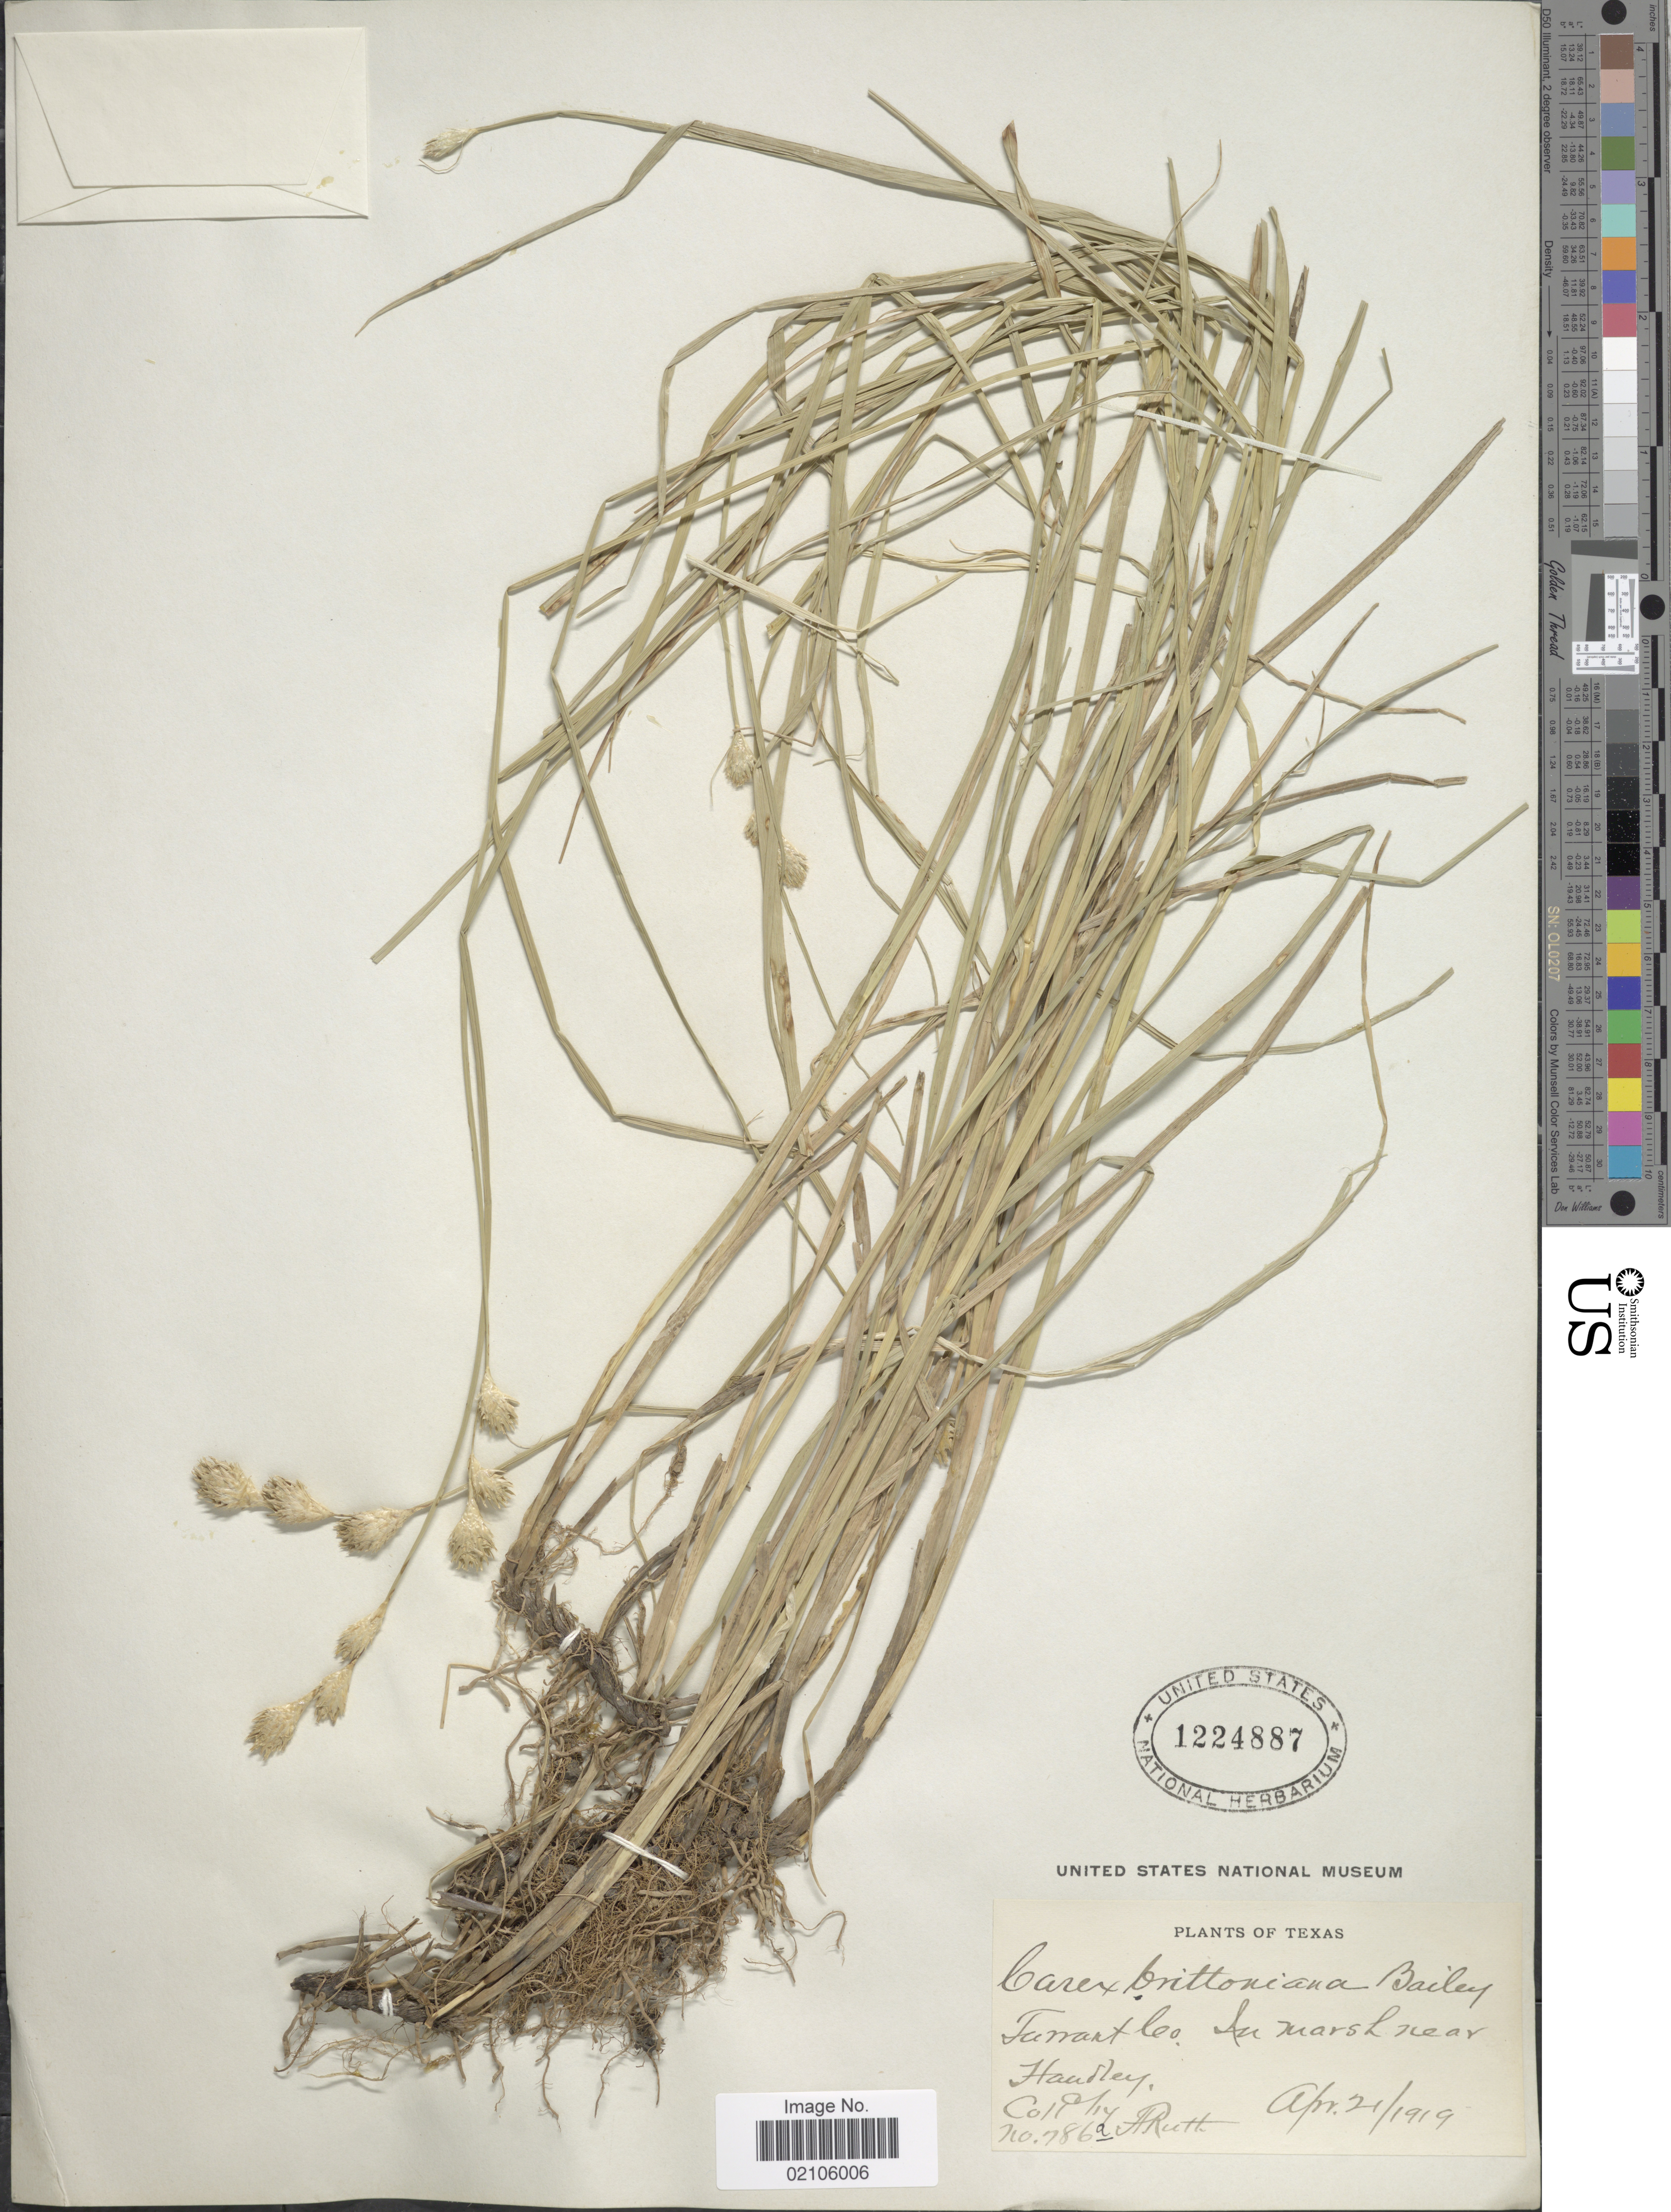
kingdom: Plantae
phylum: Tracheophyta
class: Liliopsida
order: Poales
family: Cyperaceae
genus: Carex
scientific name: Carex tetrastachya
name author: Scheele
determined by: Strong, Mark T., (BOT), Smithsonian Institution - National Museum of Natural History (UNITED STATES)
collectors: A. Ruth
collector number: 786a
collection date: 1919-04-21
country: United States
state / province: Texas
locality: Tarrant Co., In marsh near Handley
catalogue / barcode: US 1224887